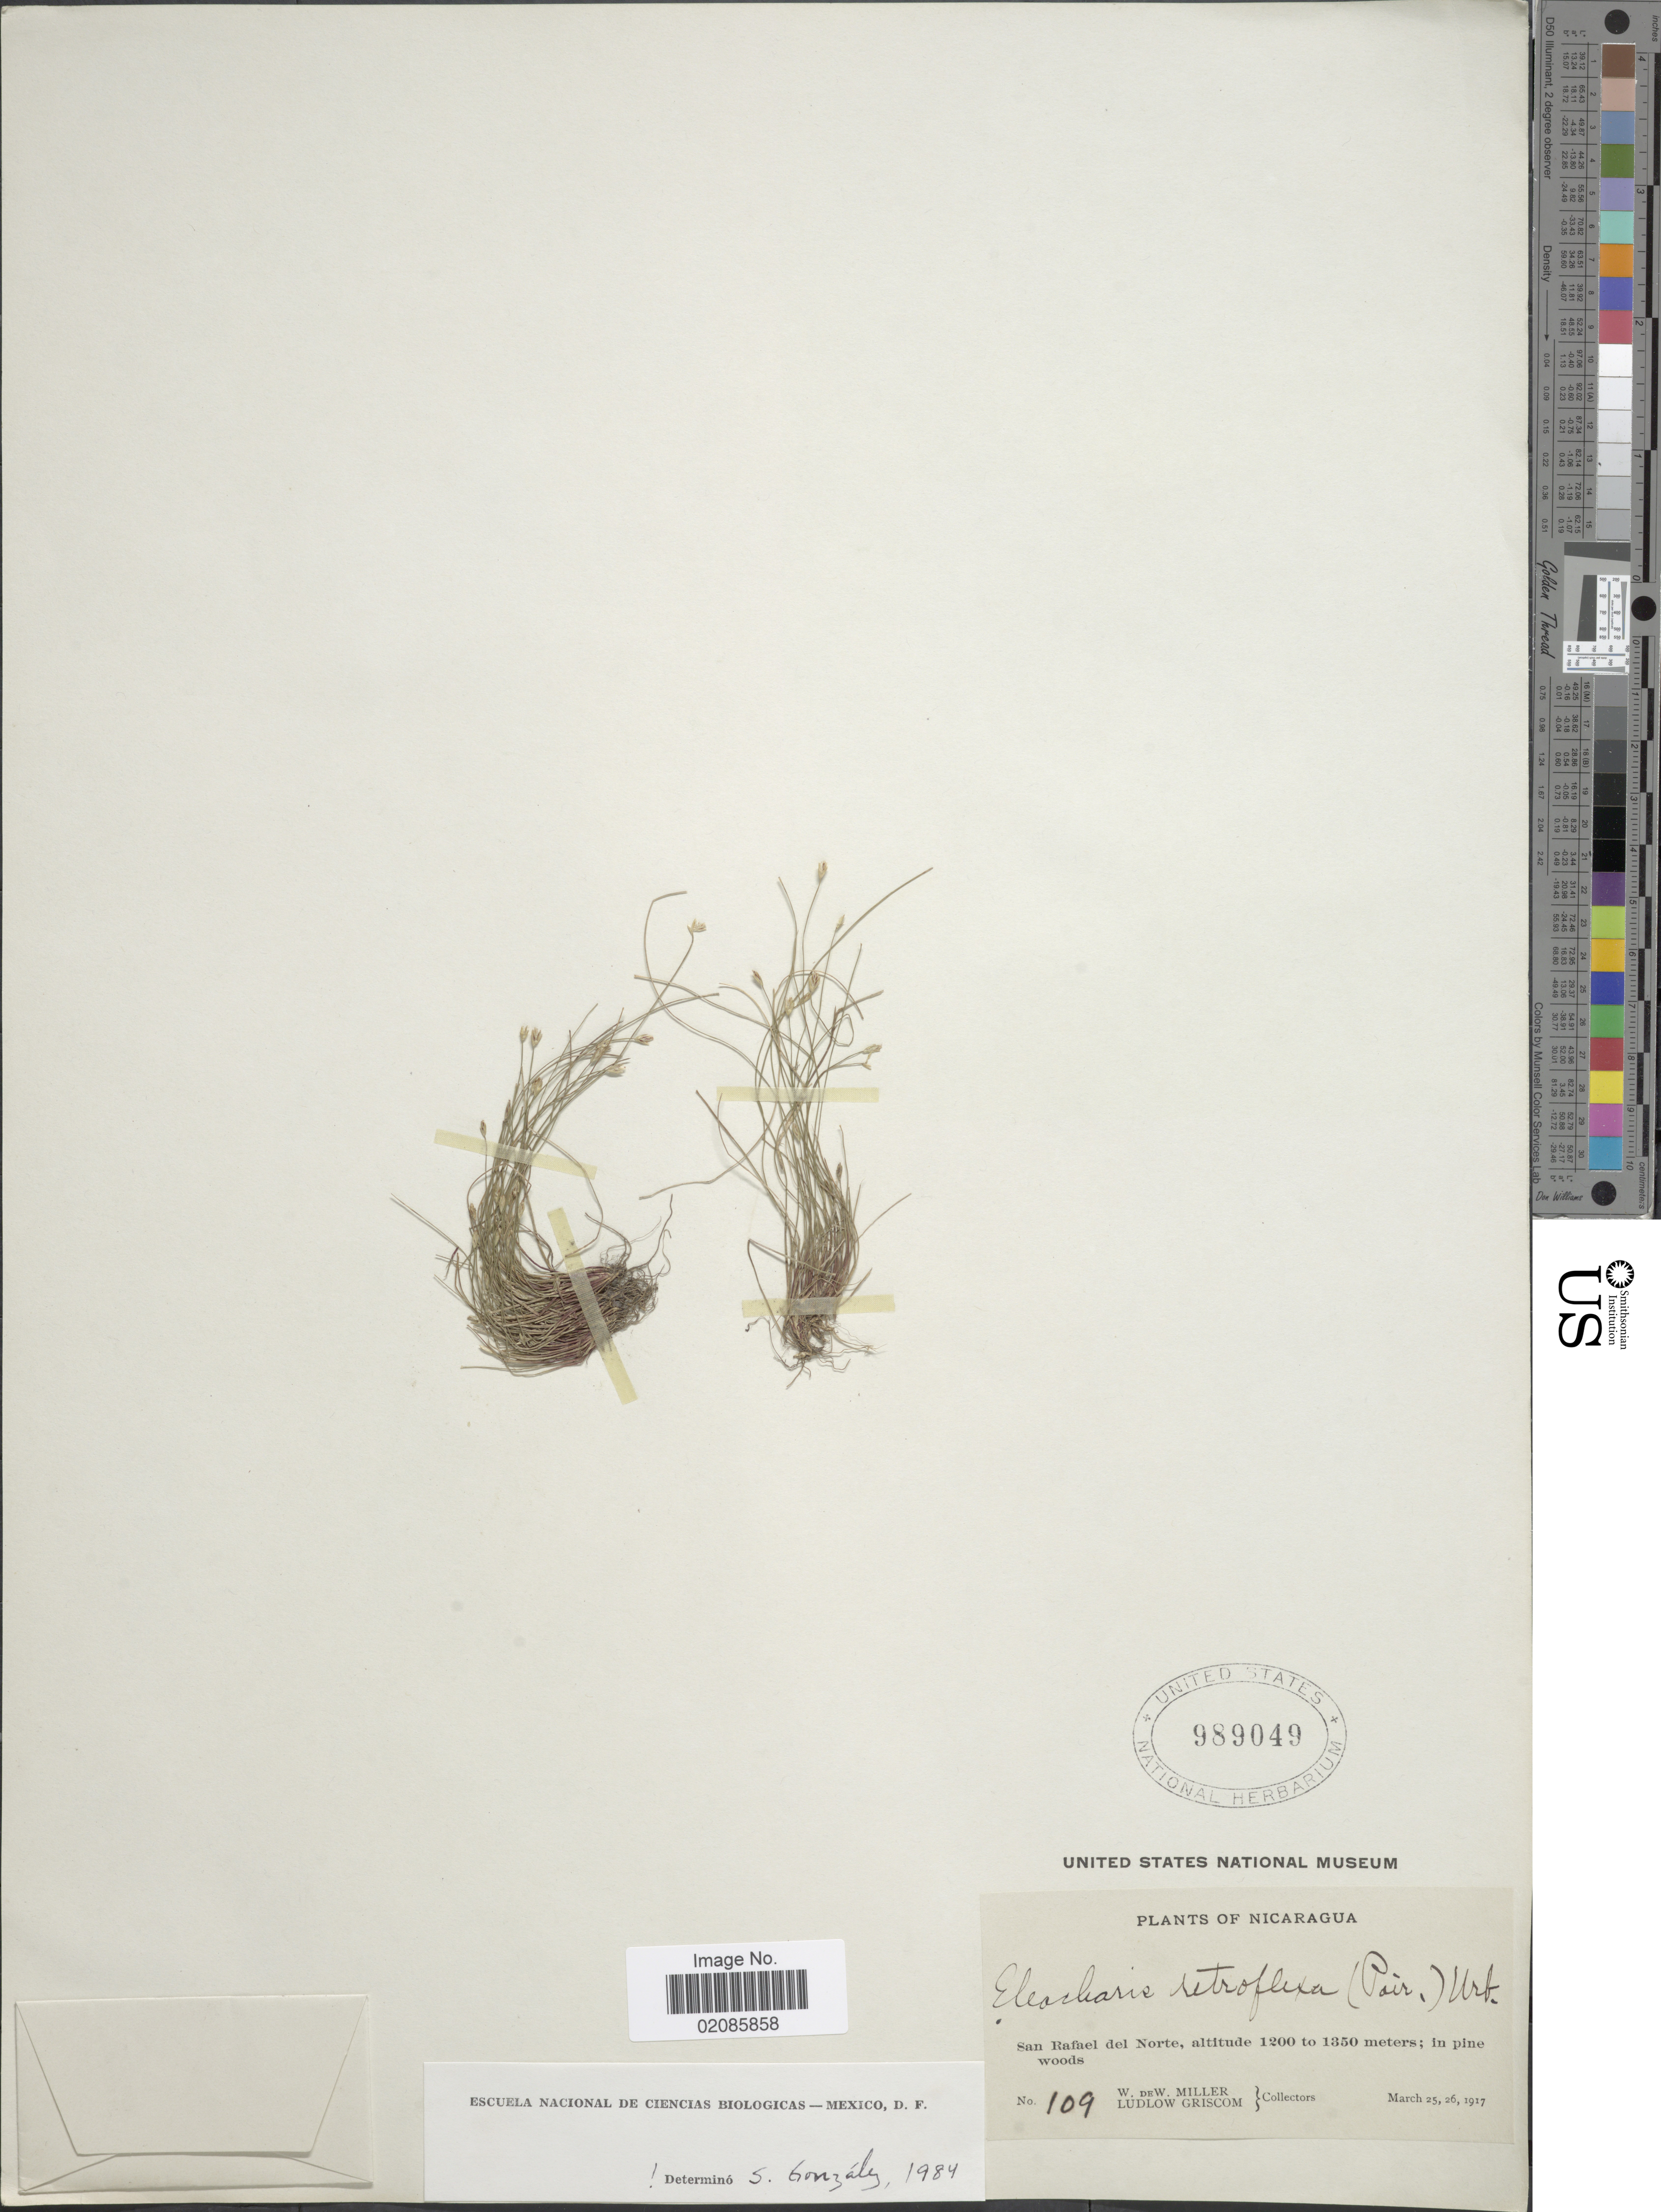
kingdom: Plantae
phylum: Tracheophyta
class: Liliopsida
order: Poales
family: Cyperaceae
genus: Eleocharis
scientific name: Eleocharis retroflexa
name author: (Poir.) Urb.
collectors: W. Miller & L. Griscom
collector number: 109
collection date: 1917-03-25/1917-03-26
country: Nicaragua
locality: San Rafael del Norte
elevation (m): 1200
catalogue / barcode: US 989049